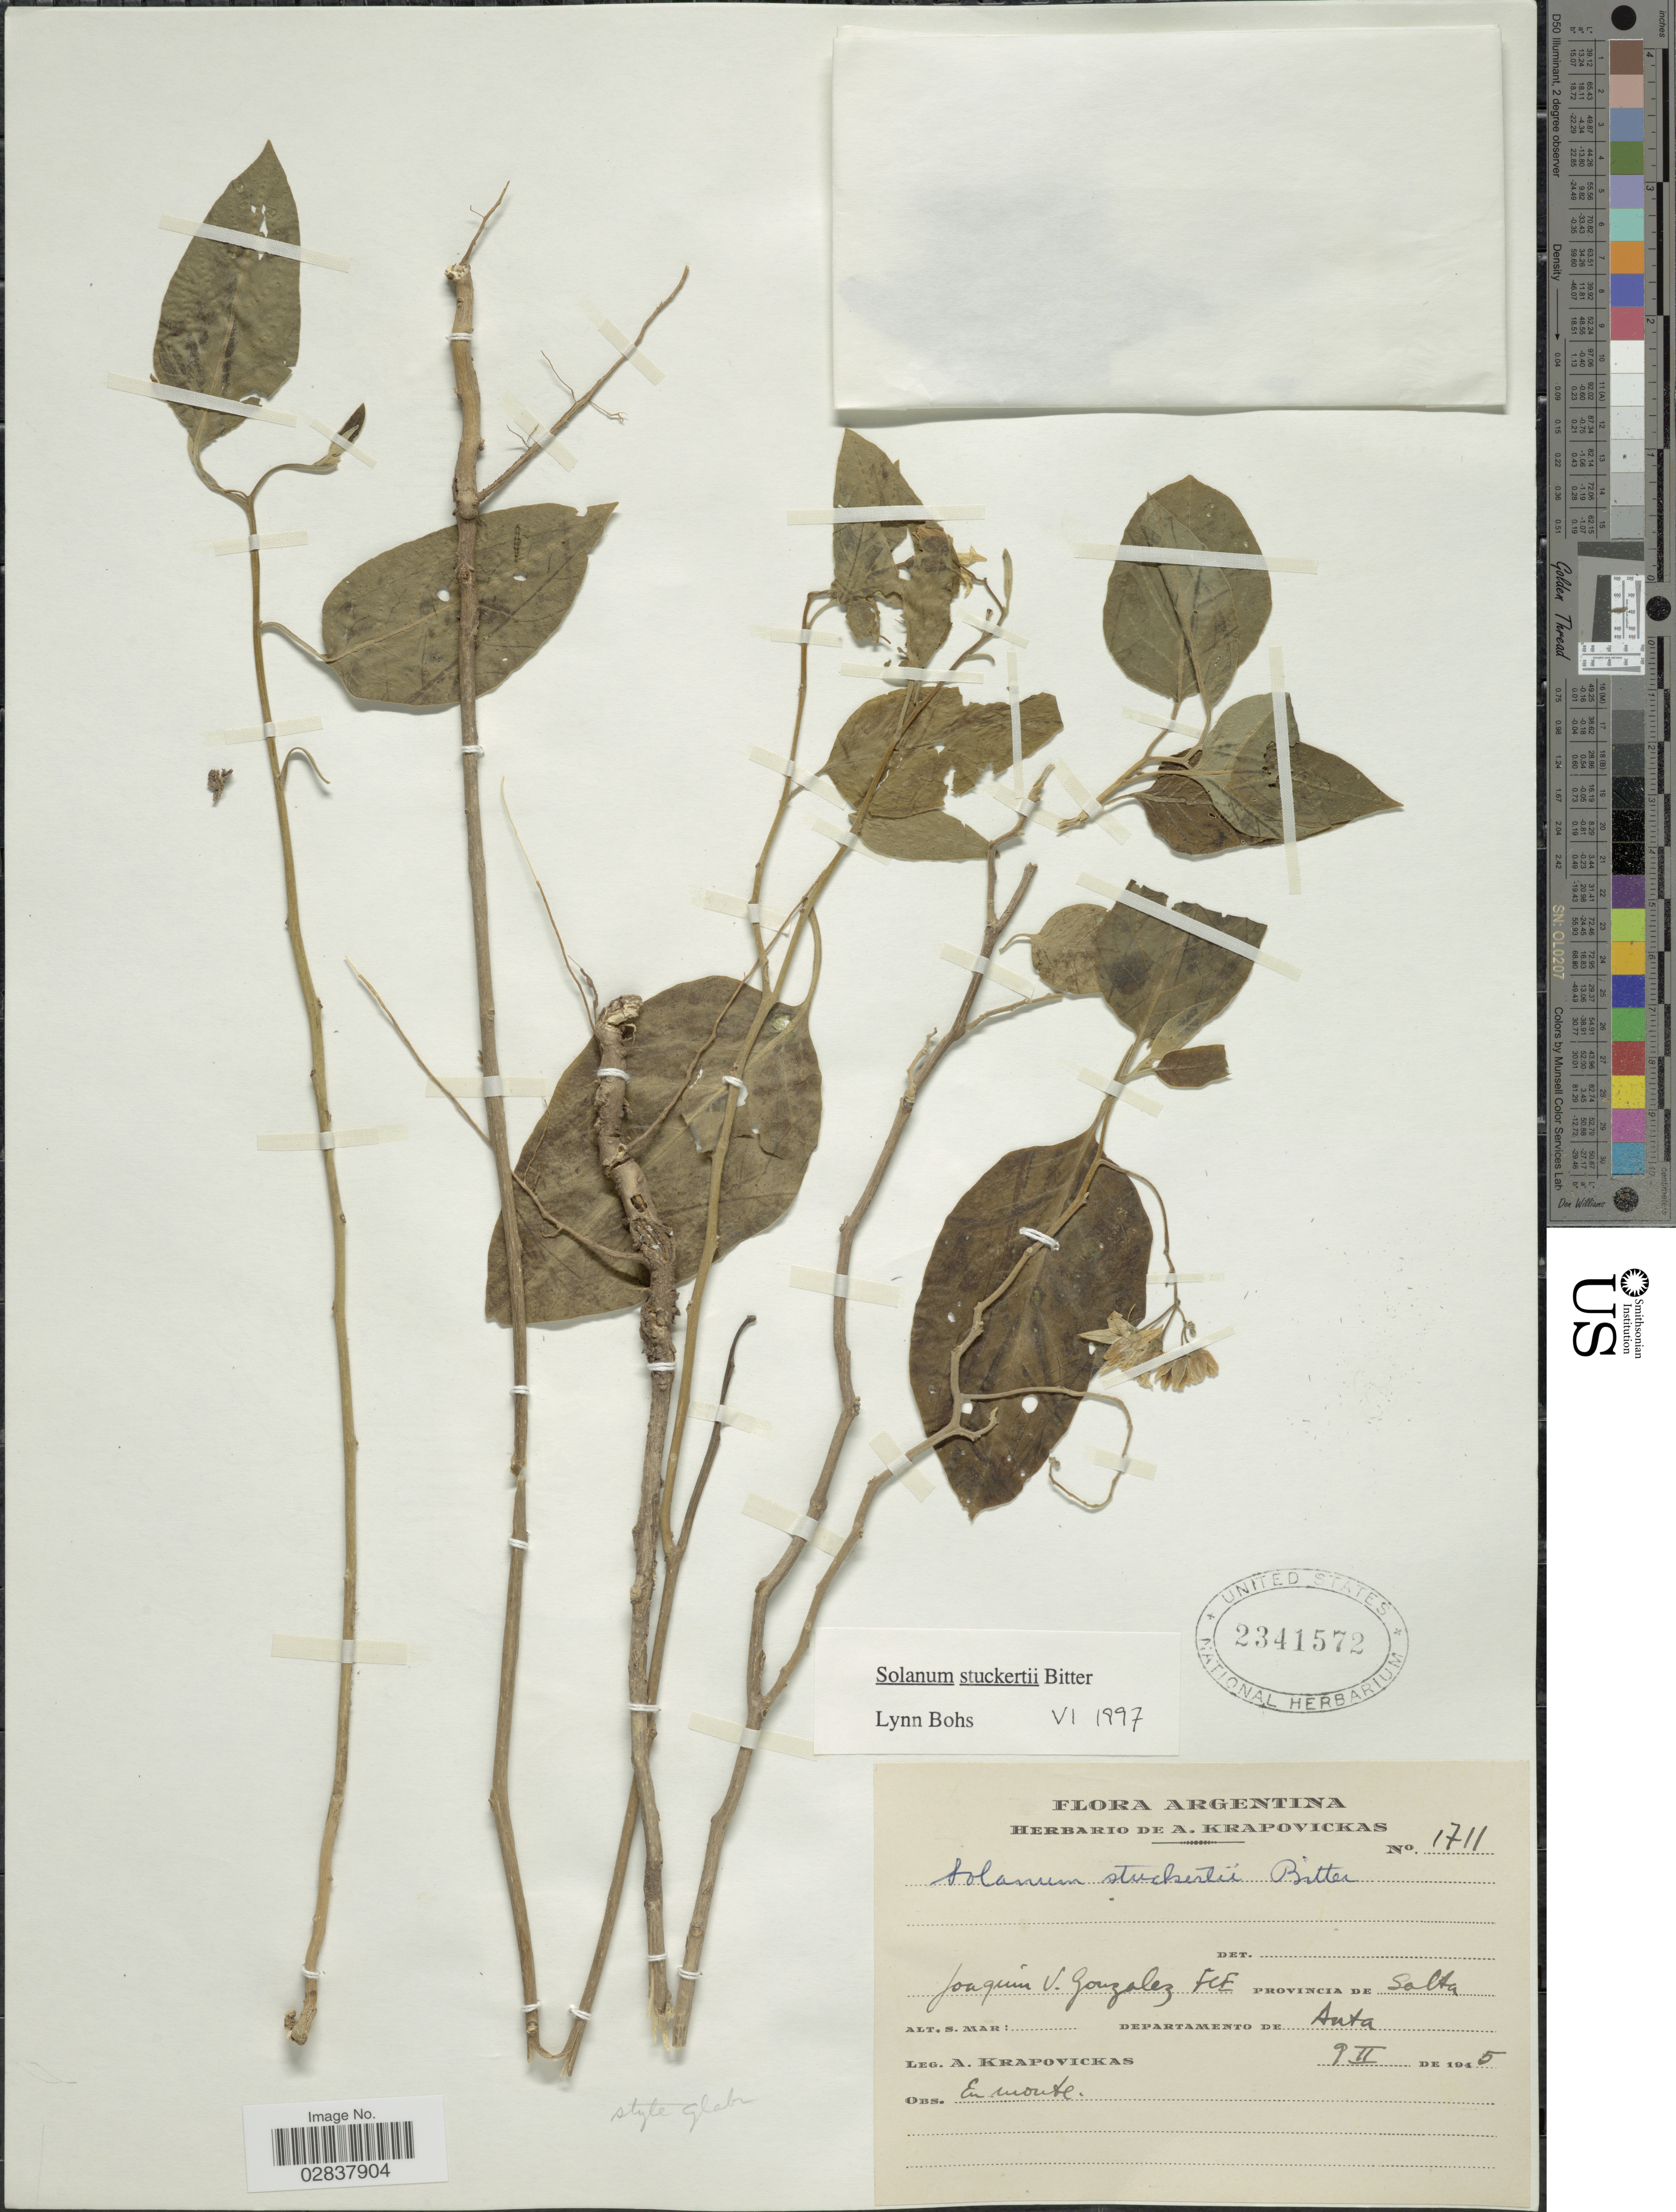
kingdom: Plantae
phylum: Tracheophyta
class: Magnoliopsida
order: Solanales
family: Solanaceae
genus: Solanum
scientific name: Solanum stuckertii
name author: Bitter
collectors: A. Krapovickas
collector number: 1711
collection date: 1945-02-09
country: Argentina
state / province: Salta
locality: Joaquim V. Gonzalez FCE, Departamento Anta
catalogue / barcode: US 2341572